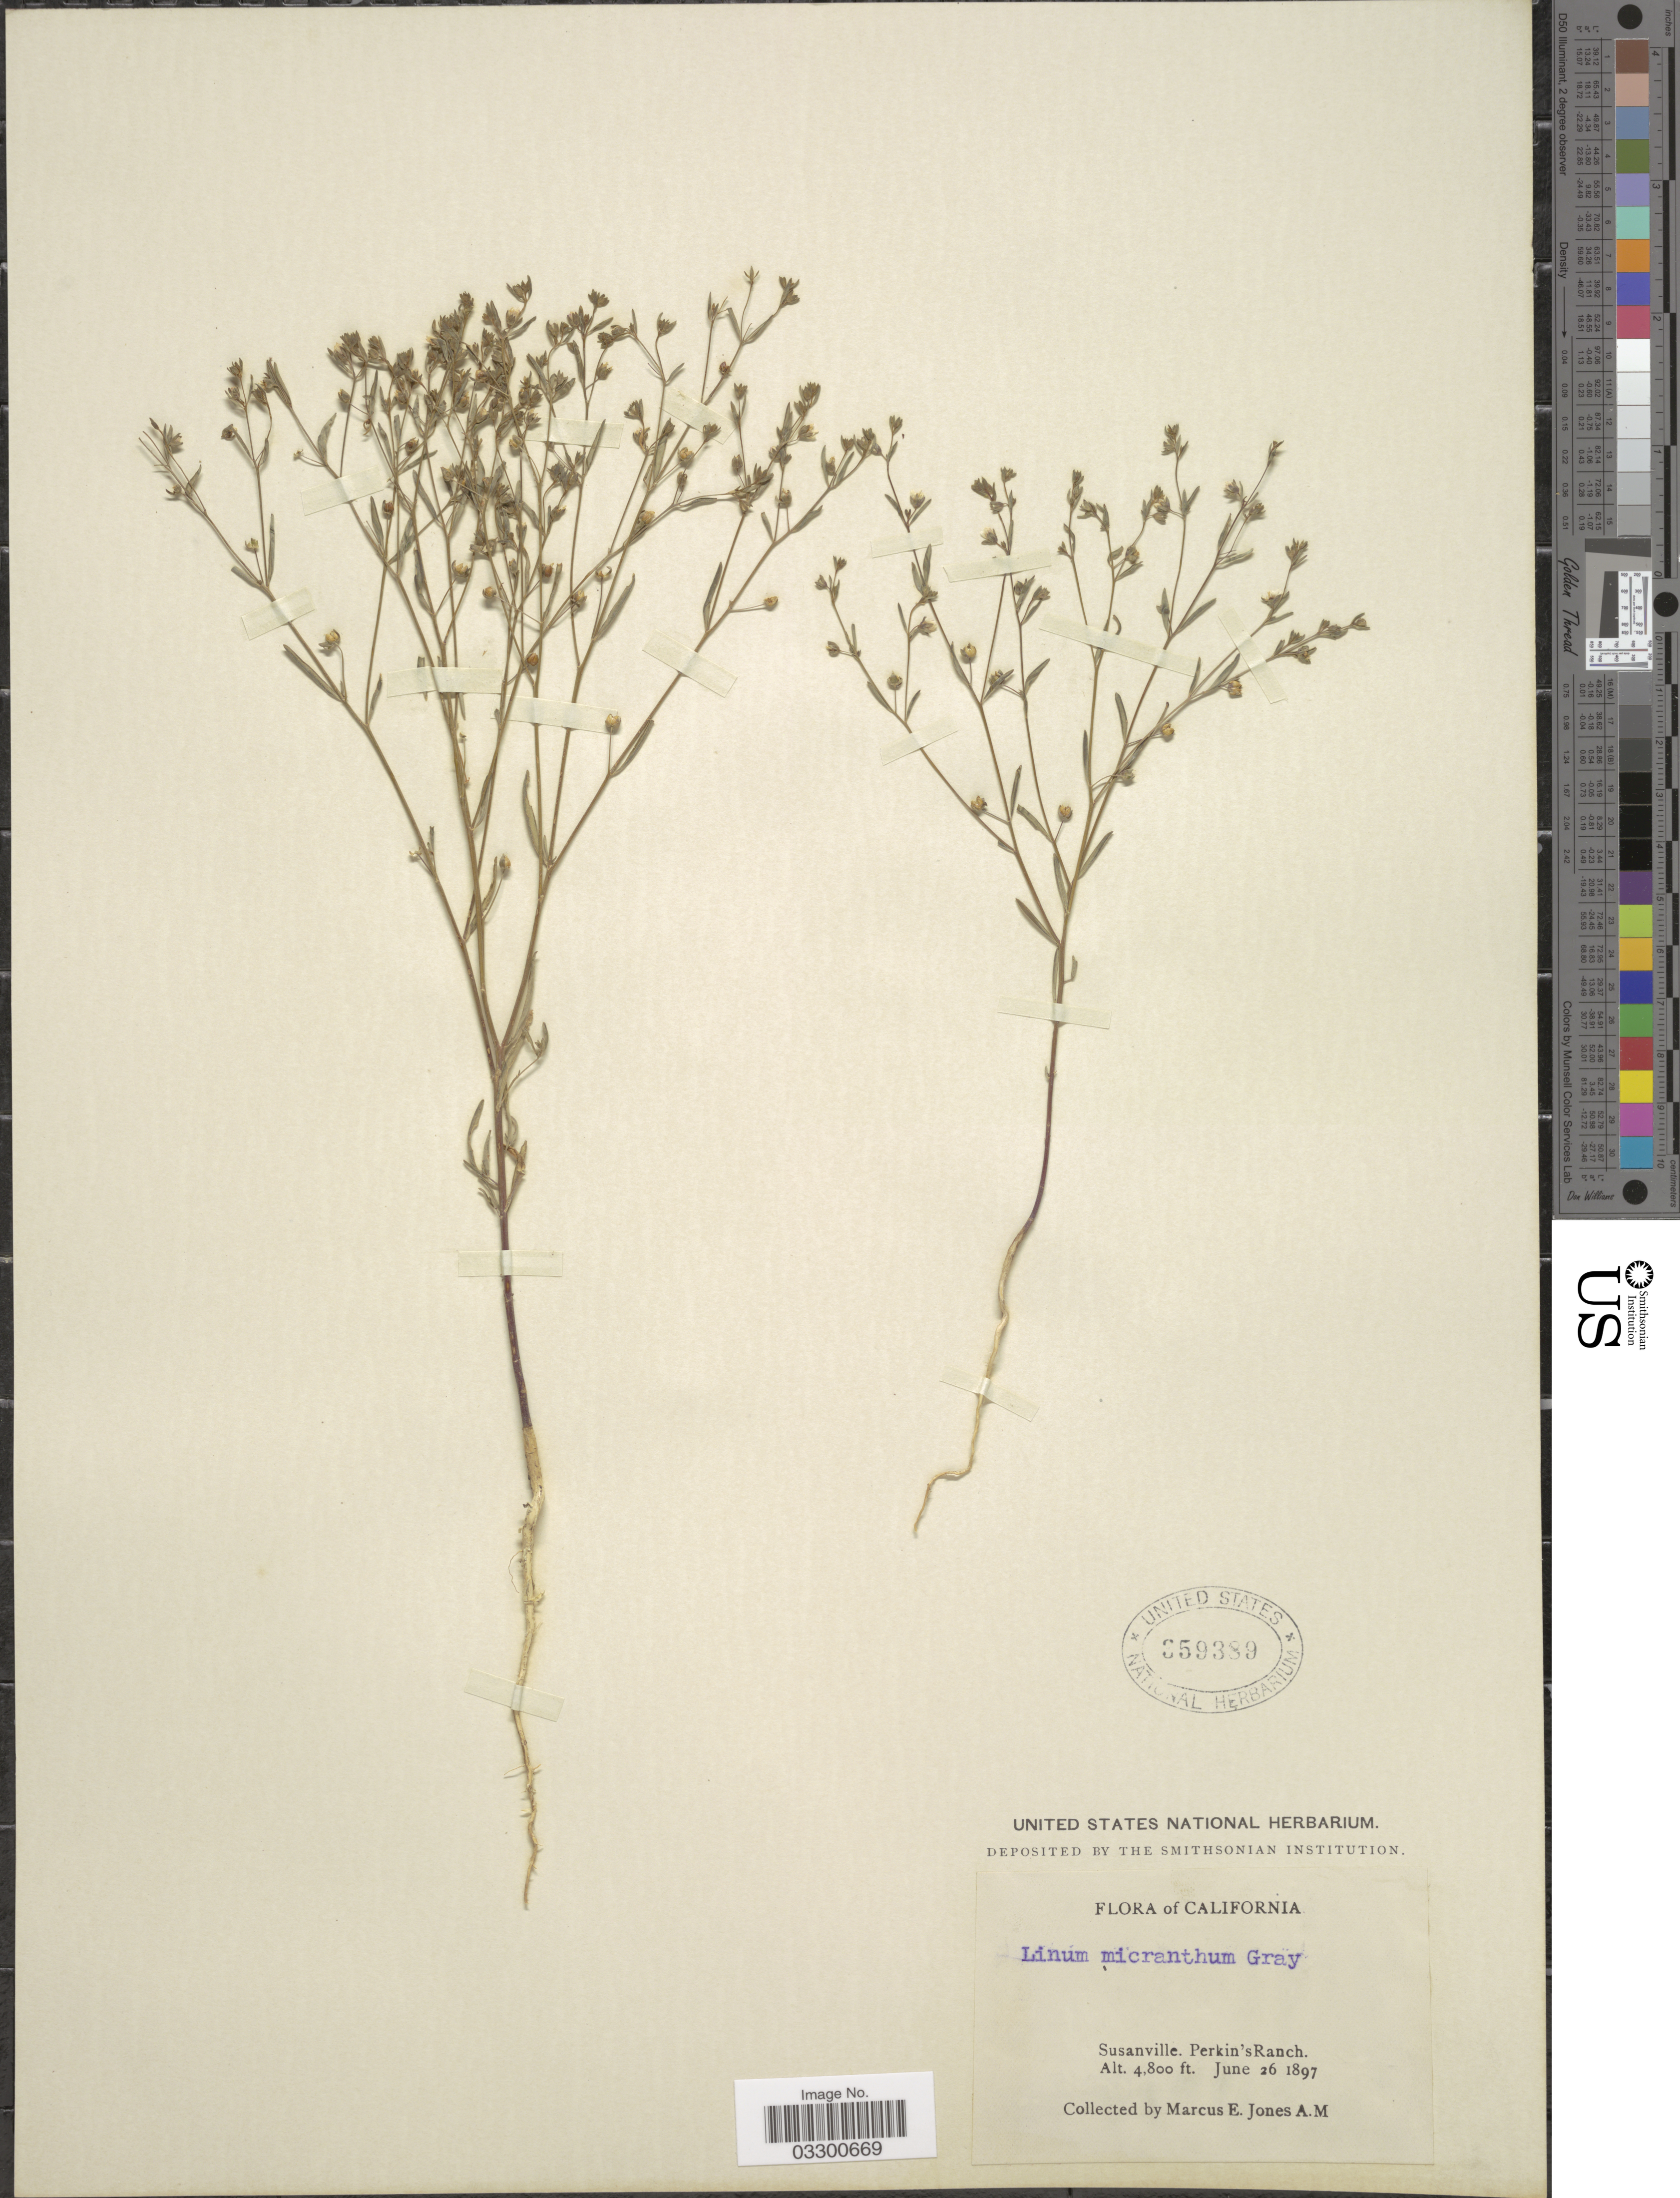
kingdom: Plantae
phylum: Tracheophyta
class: Magnoliopsida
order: Malpighiales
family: Linaceae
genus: Hesperolinon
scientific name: Hesperolinon micranthum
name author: (A. Gray) Small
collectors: M. E. Jones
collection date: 1897-06-26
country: United States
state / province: California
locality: Susanville. Perkin's Ranch.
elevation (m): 1463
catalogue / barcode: US 359389